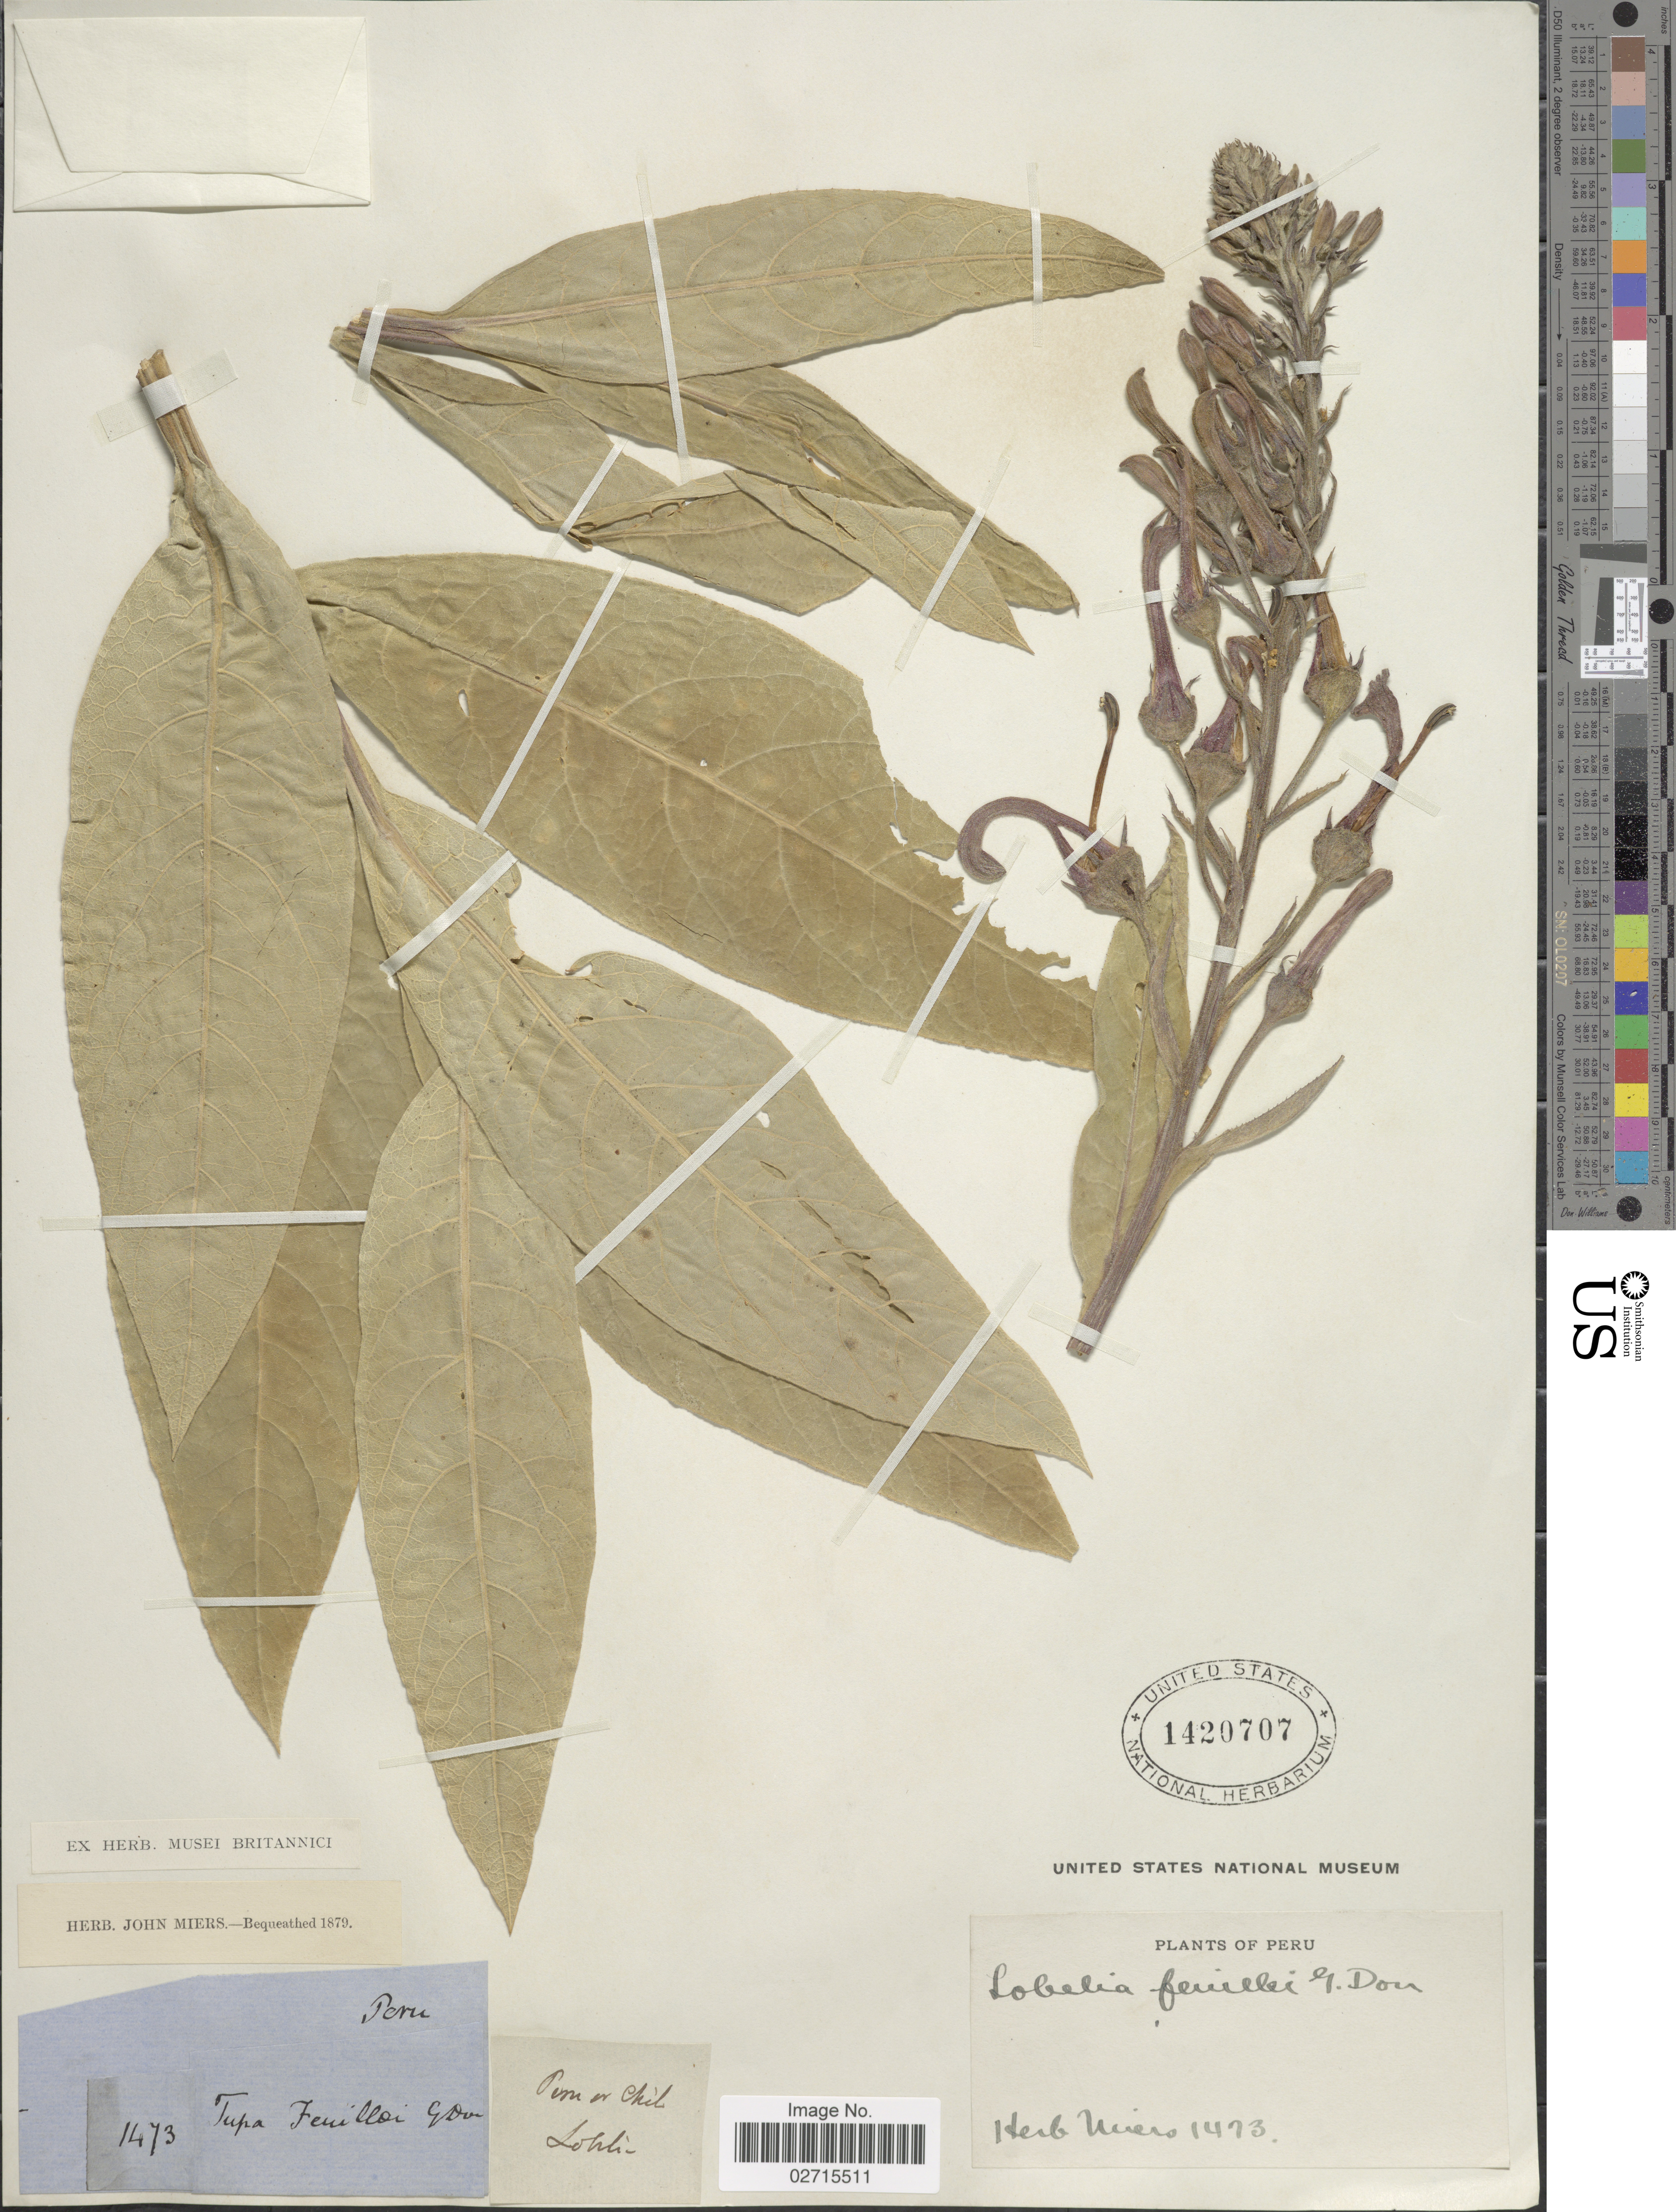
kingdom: Plantae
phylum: Tracheophyta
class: Magnoliopsida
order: Asterales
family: Campanulaceae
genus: Lobelia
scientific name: Lobelia feuillei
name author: (G. Don) G. Nicholson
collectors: ex herb. Miers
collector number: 1473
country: Peru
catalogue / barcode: US 1420707